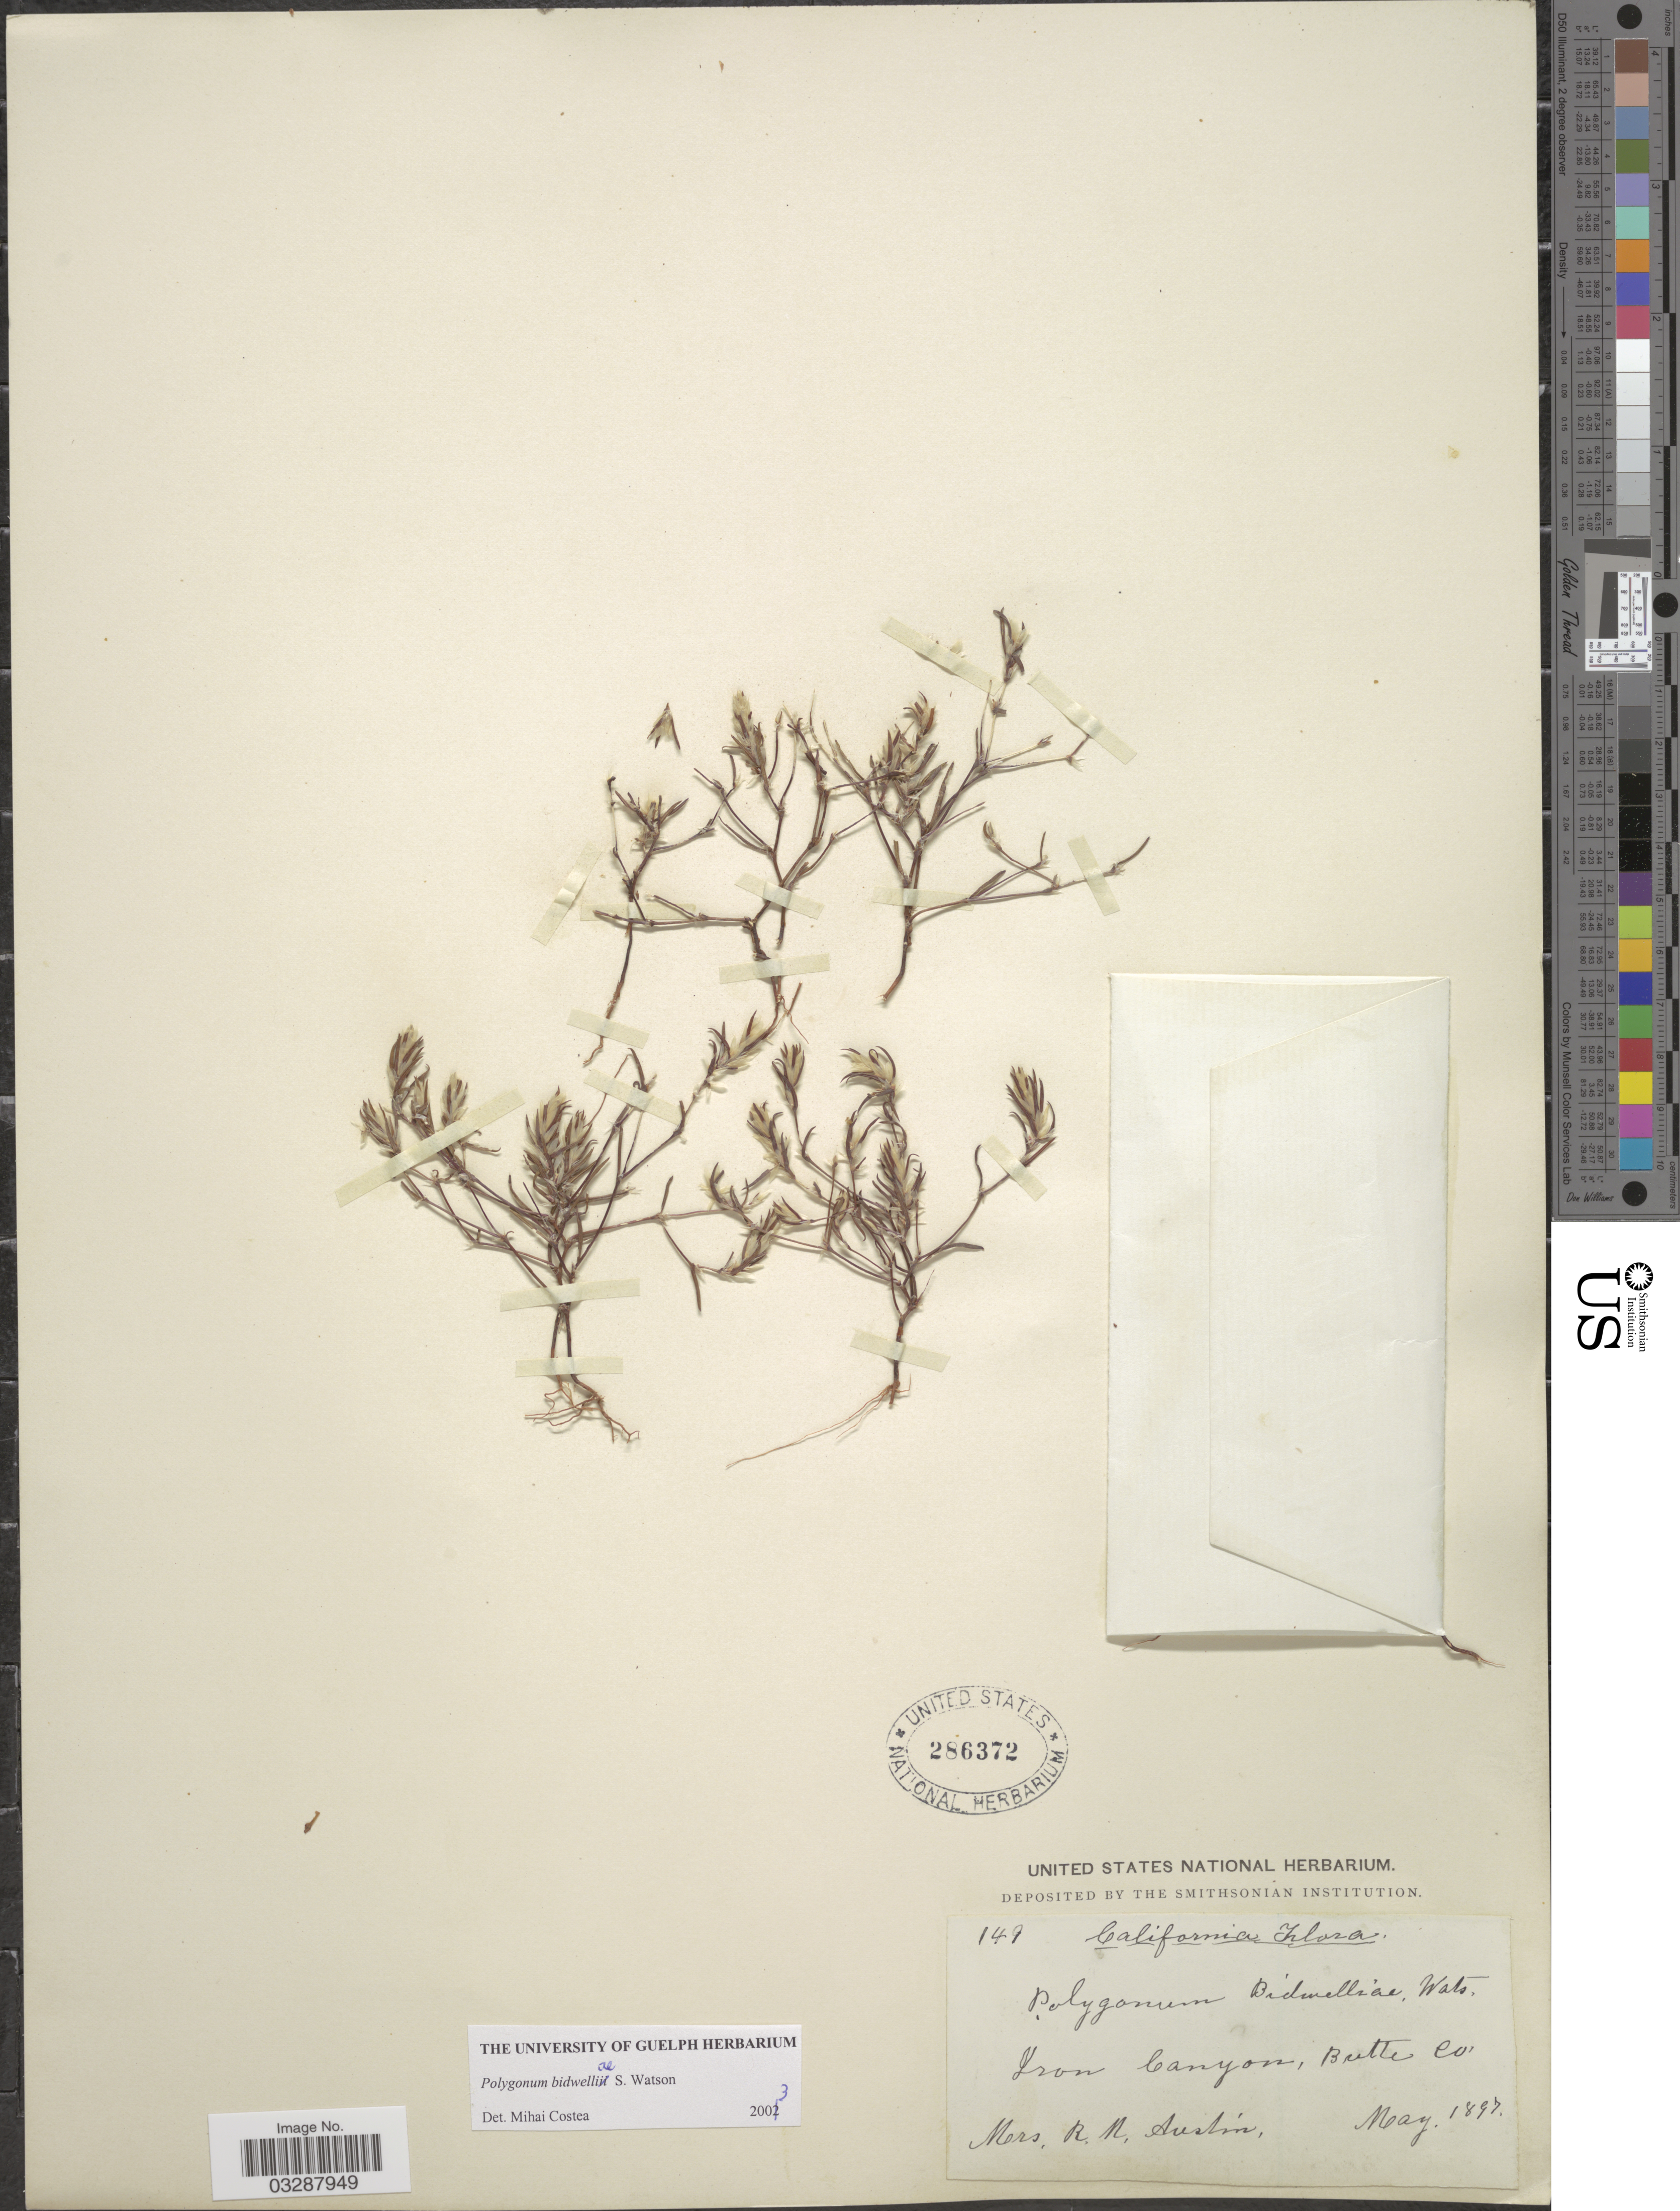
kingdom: Plantae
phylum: Tracheophyta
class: Magnoliopsida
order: Caryophyllales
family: Polygonaceae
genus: Polygonum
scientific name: Polygonum bidwelliae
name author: S. Watson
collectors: R. Austin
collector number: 149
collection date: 1897-05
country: United States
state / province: California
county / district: Butte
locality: Iron Canyon, Butte Co.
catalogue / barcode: US 286372